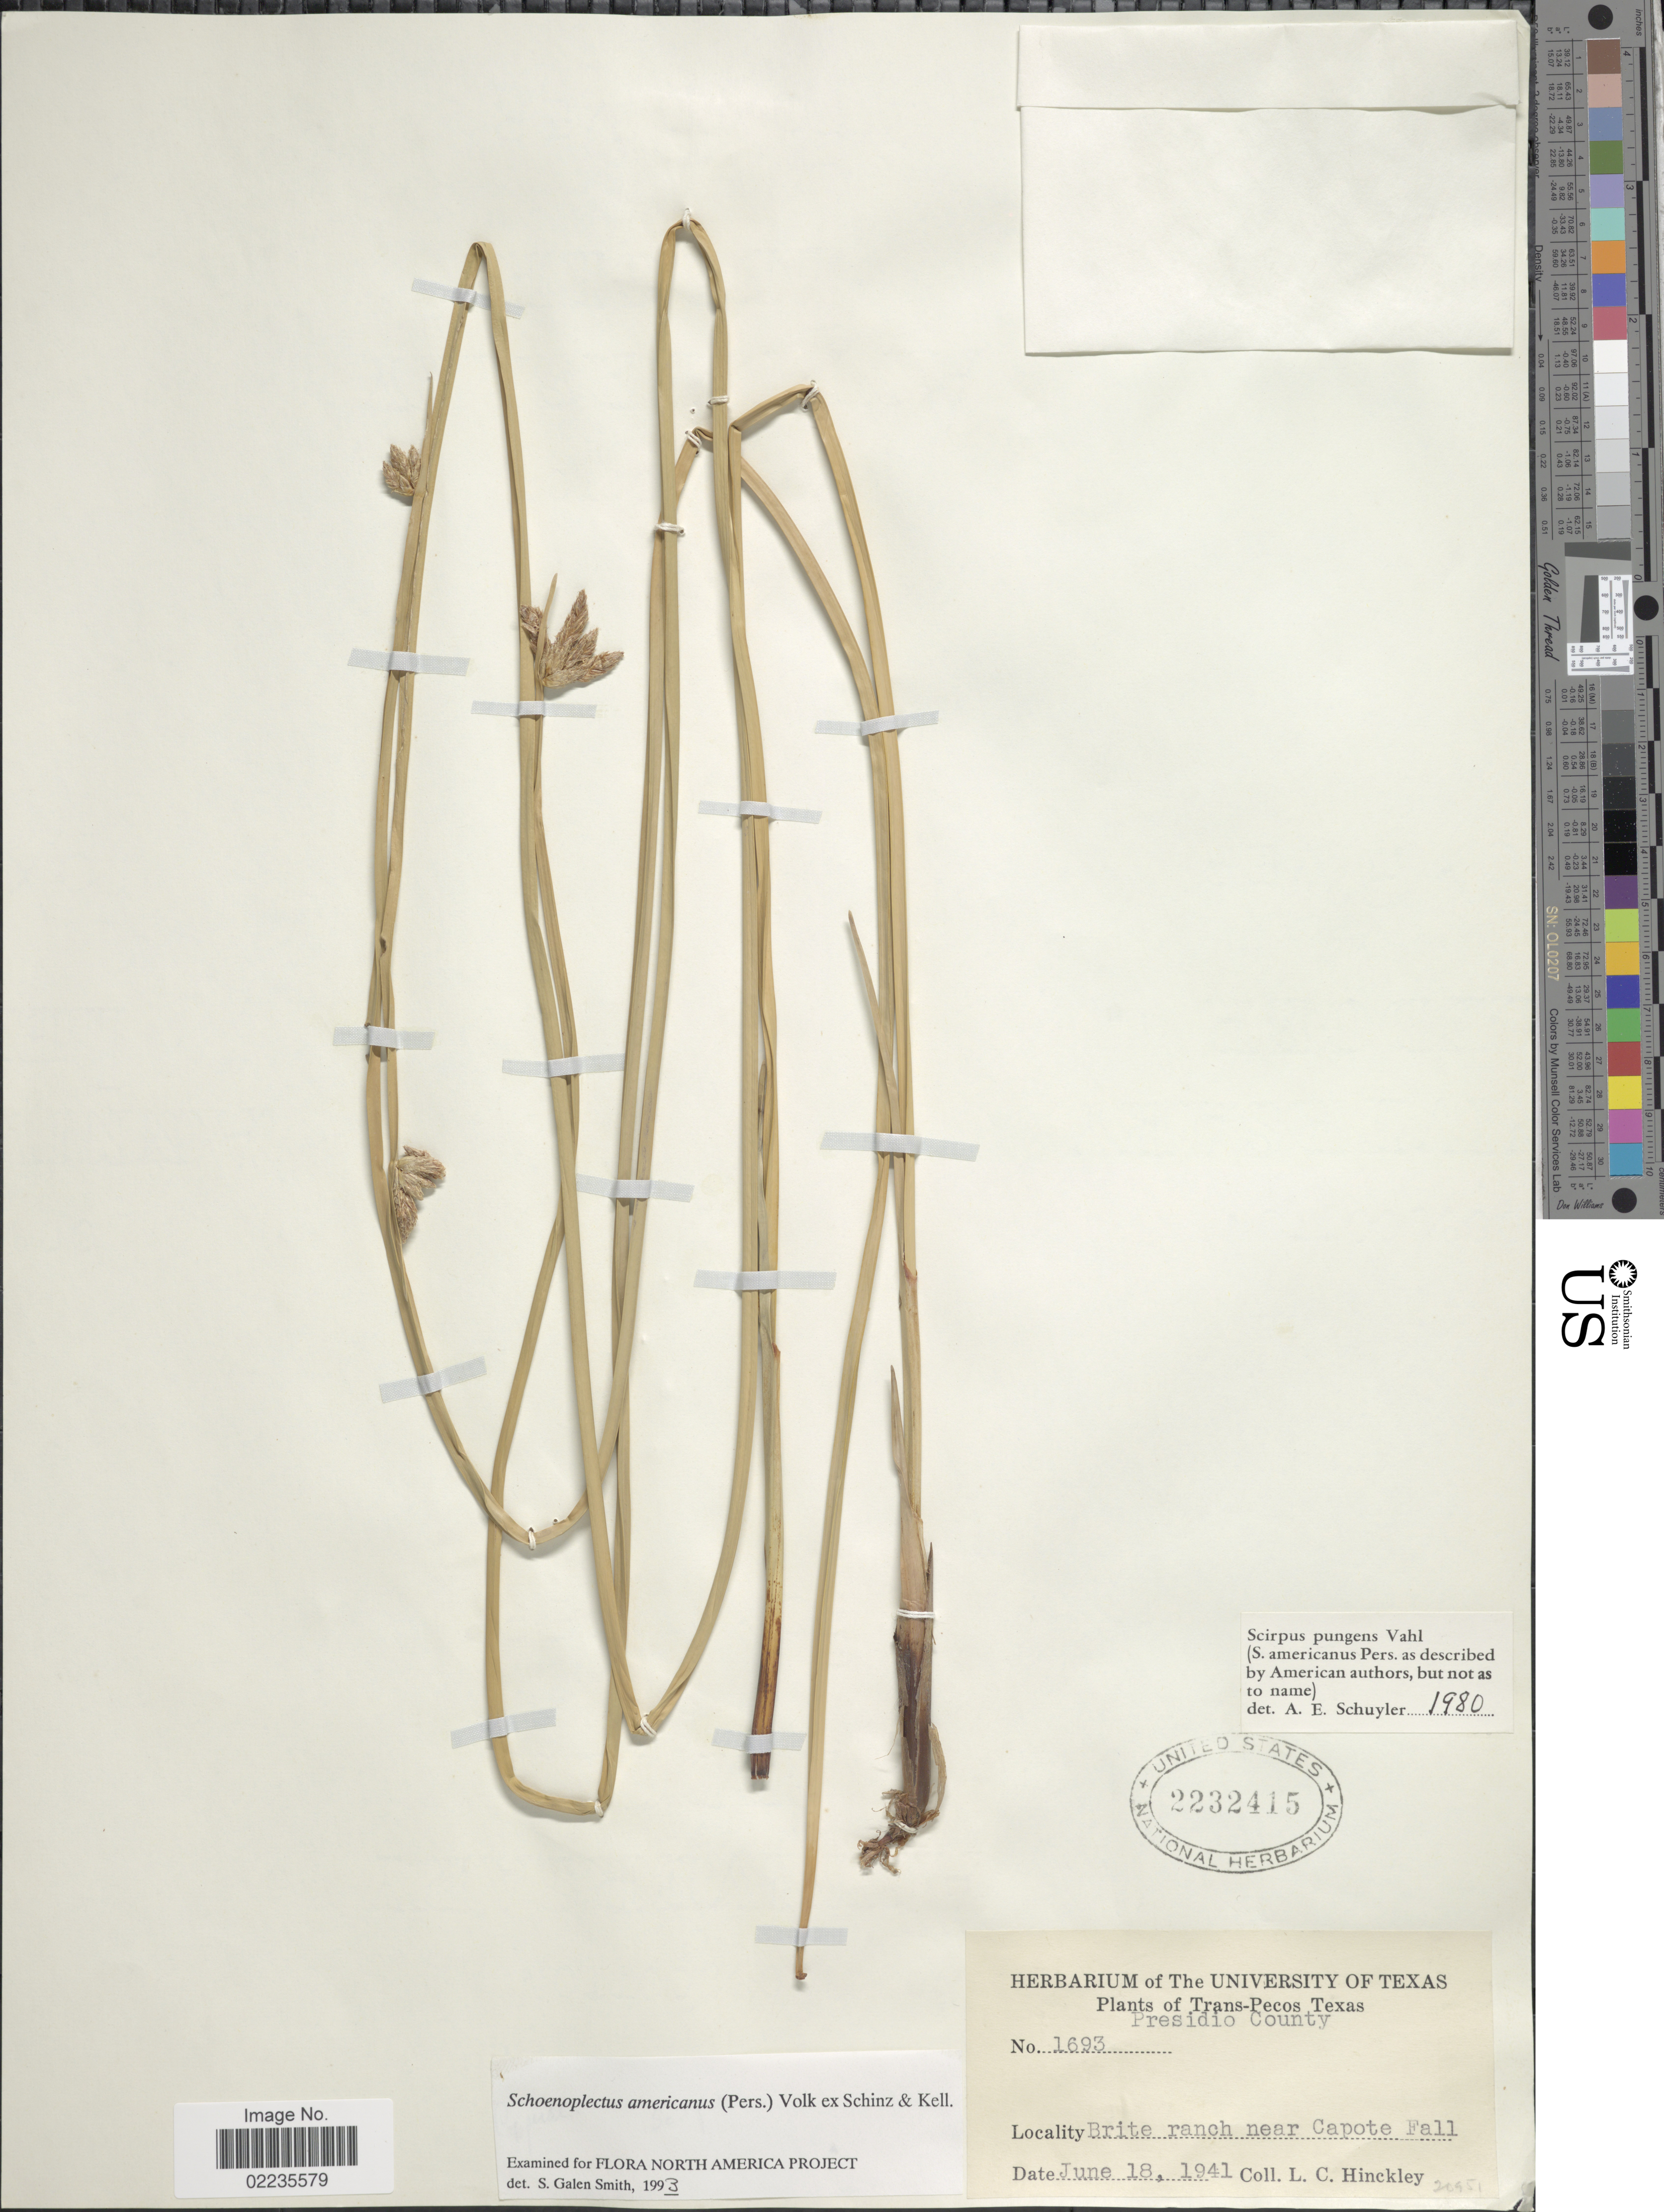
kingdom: Plantae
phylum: Tracheophyta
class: Liliopsida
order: Poales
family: Cyperaceae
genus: Schoenoplectus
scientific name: Schoenoplectus americanus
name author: (Pers.) Volkart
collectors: L. Hinckley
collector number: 1693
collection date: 1941-06-18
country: United States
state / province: Texas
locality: Trans-Pecos, Texas, Presidio County, Brite ranch near Capote Fall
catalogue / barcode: US 2232415